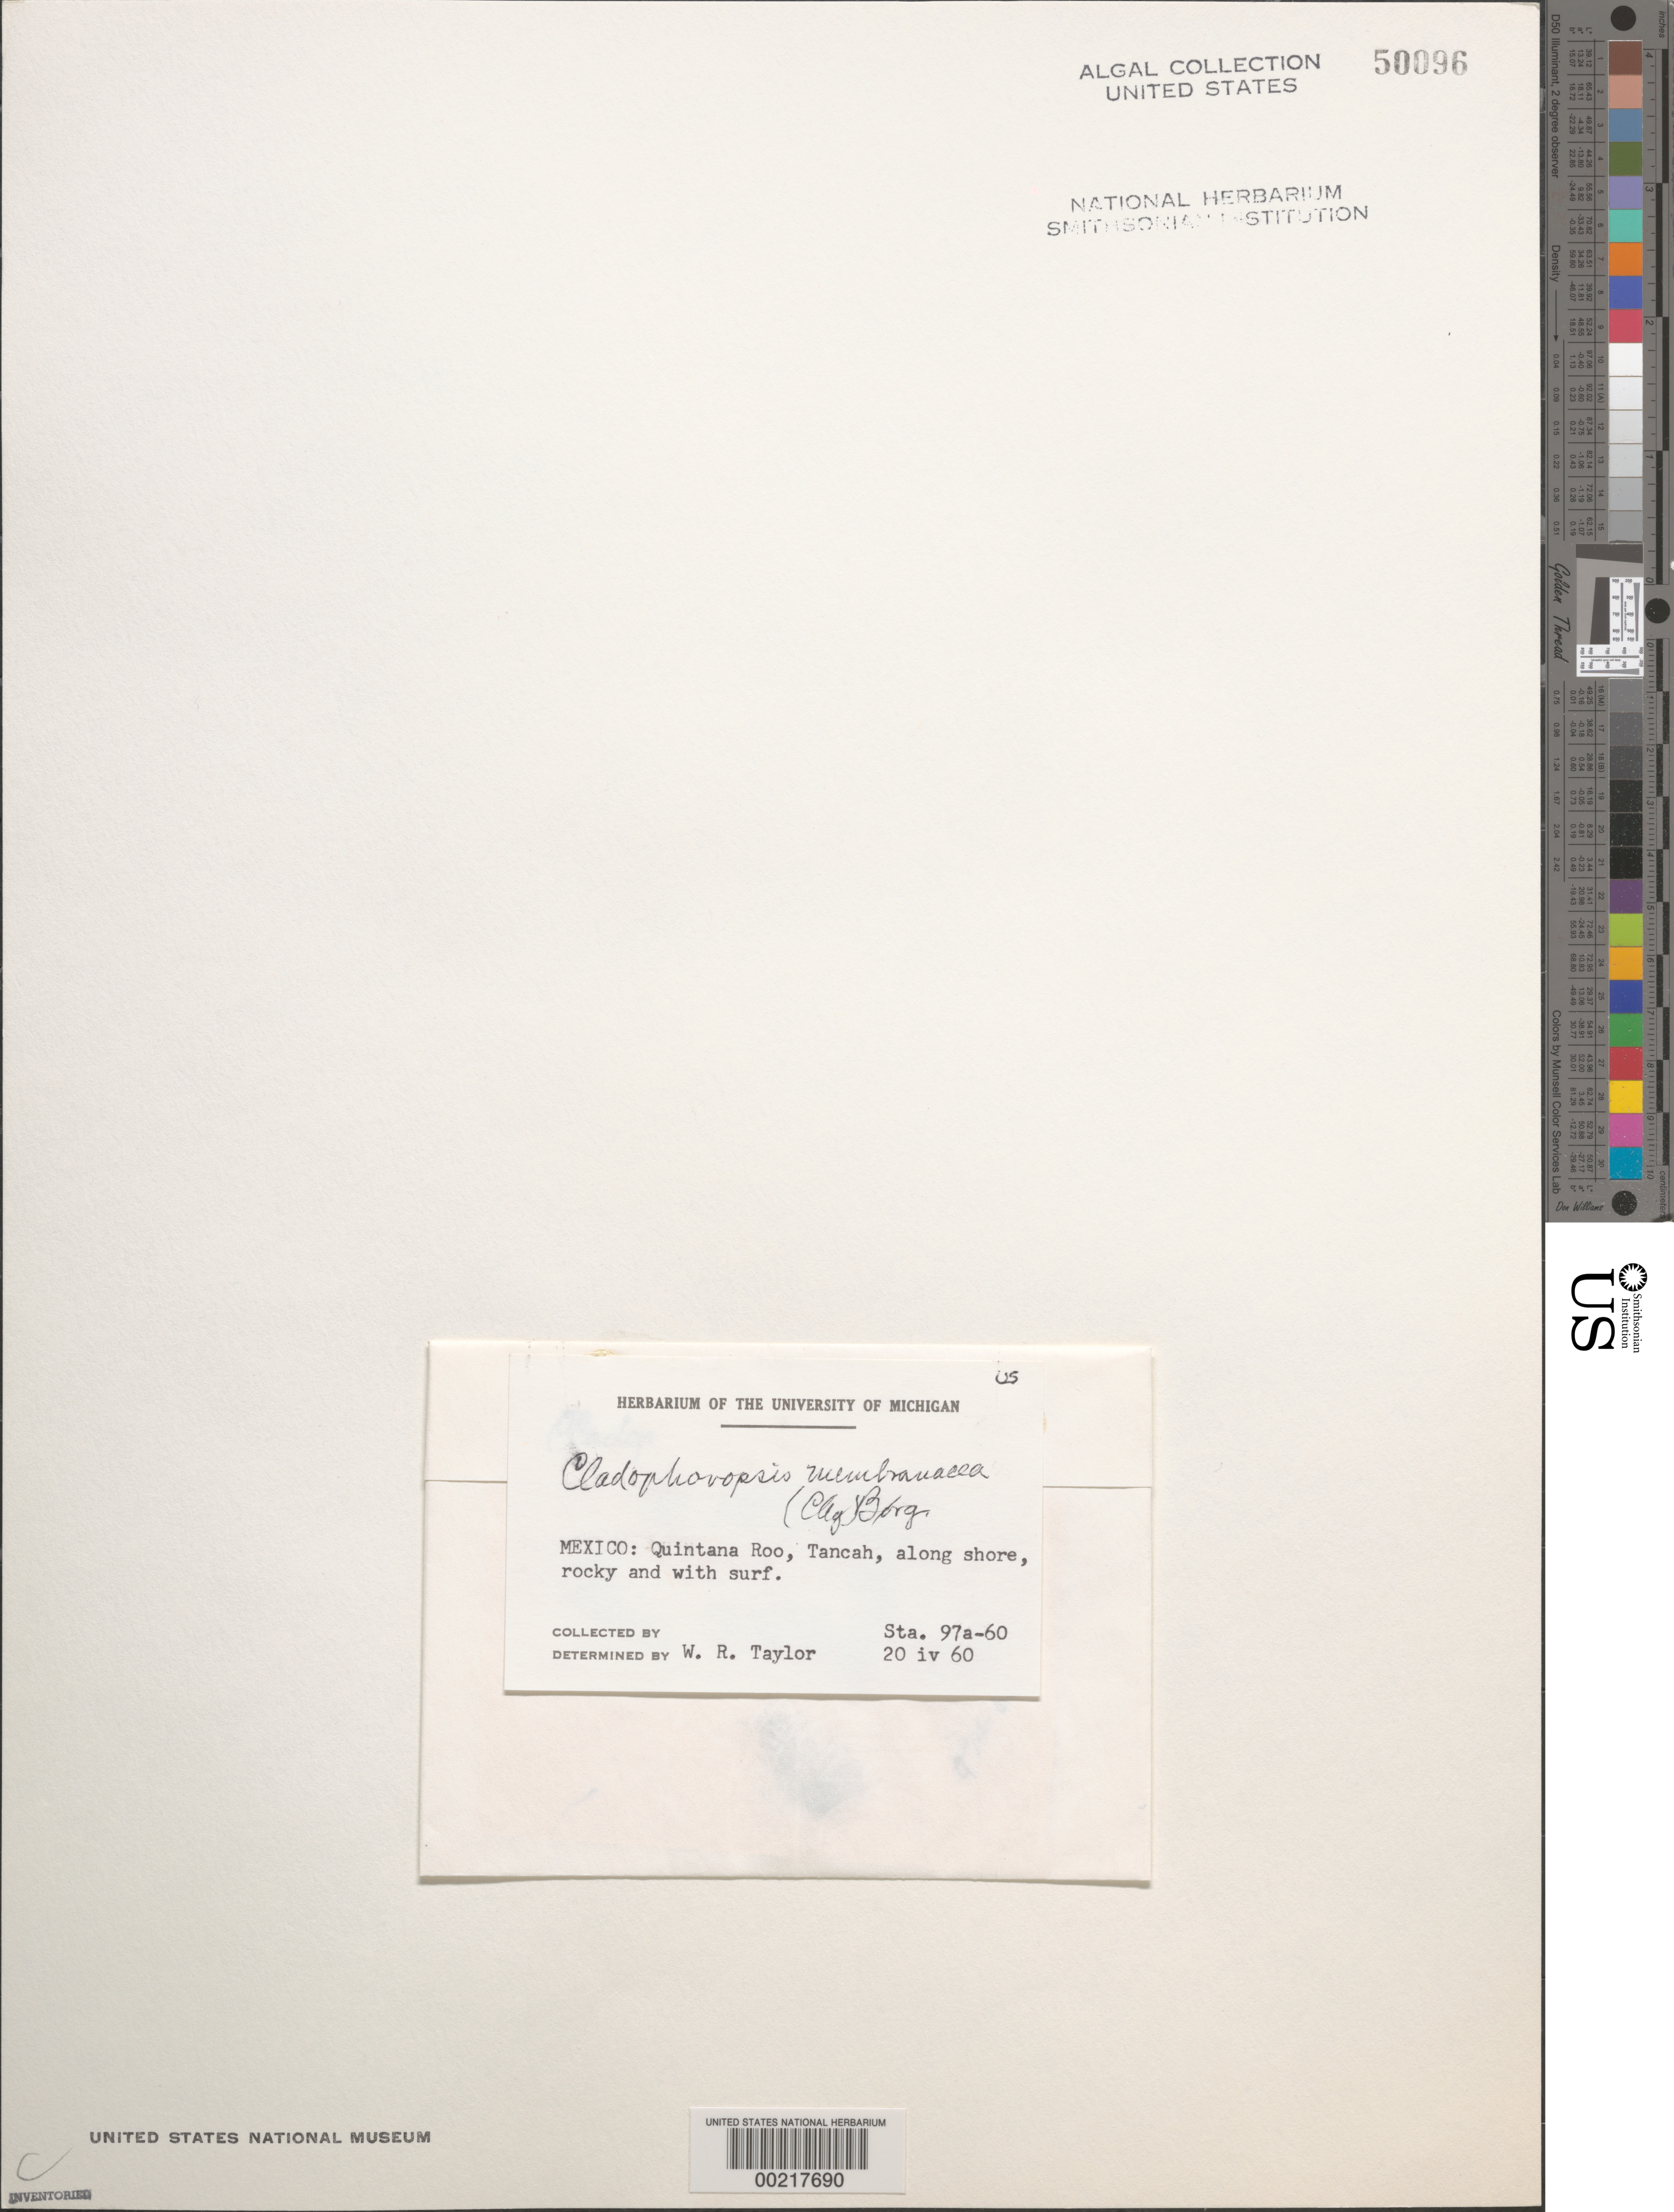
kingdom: Plantae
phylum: Chlorophyta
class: Ulvophyceae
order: Siphonocladales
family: Boodleaceae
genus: Cladophoropsis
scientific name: Cladophoropsis membranacea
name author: (Hofman-Bang) Børgesen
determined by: Taylor, William R.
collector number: Station 97a-60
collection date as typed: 20 Apr 1960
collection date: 1960-04-20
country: Mexico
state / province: Quintana Roo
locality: Tancah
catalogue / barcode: US 50096